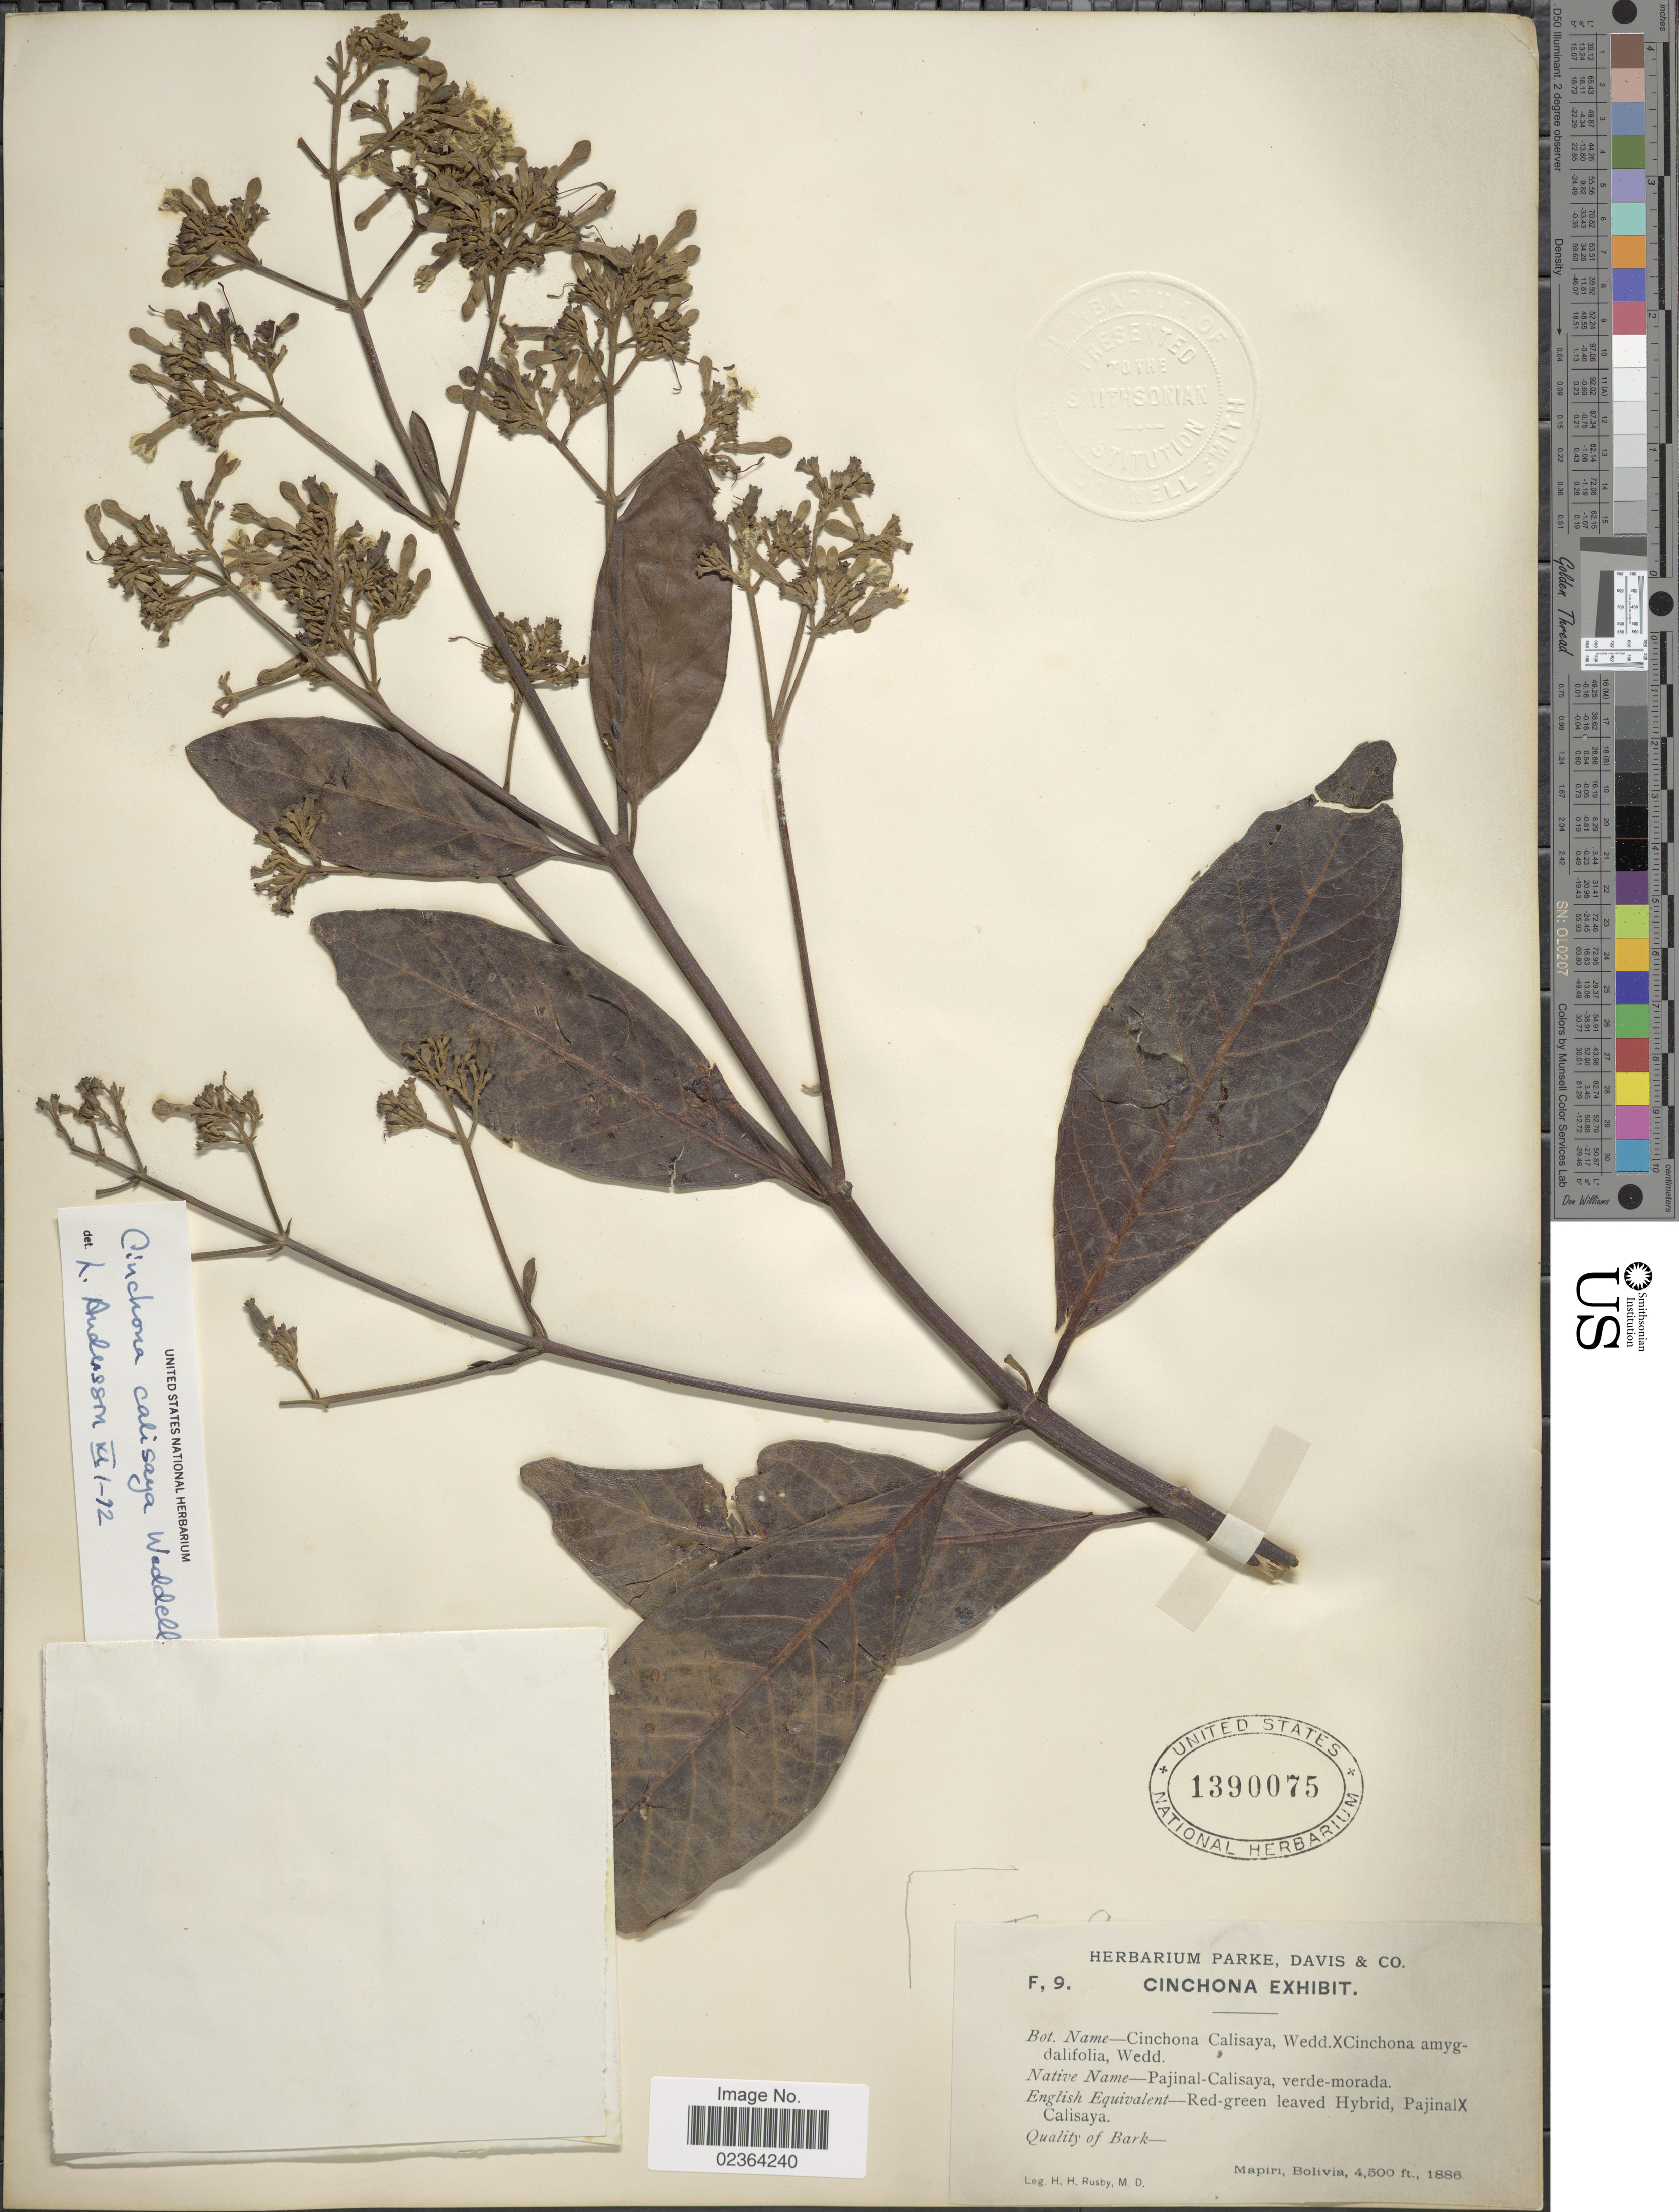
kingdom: Plantae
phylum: Tracheophyta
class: Magnoliopsida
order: Gentianales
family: Rubiaceae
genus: Cinchona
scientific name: Cinchona calisaya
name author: Wedd.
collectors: H. H. Rusby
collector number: F, 9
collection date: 1886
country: Bolivia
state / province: La Páz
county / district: Larecaja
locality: Mapiri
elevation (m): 1372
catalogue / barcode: US 1390075